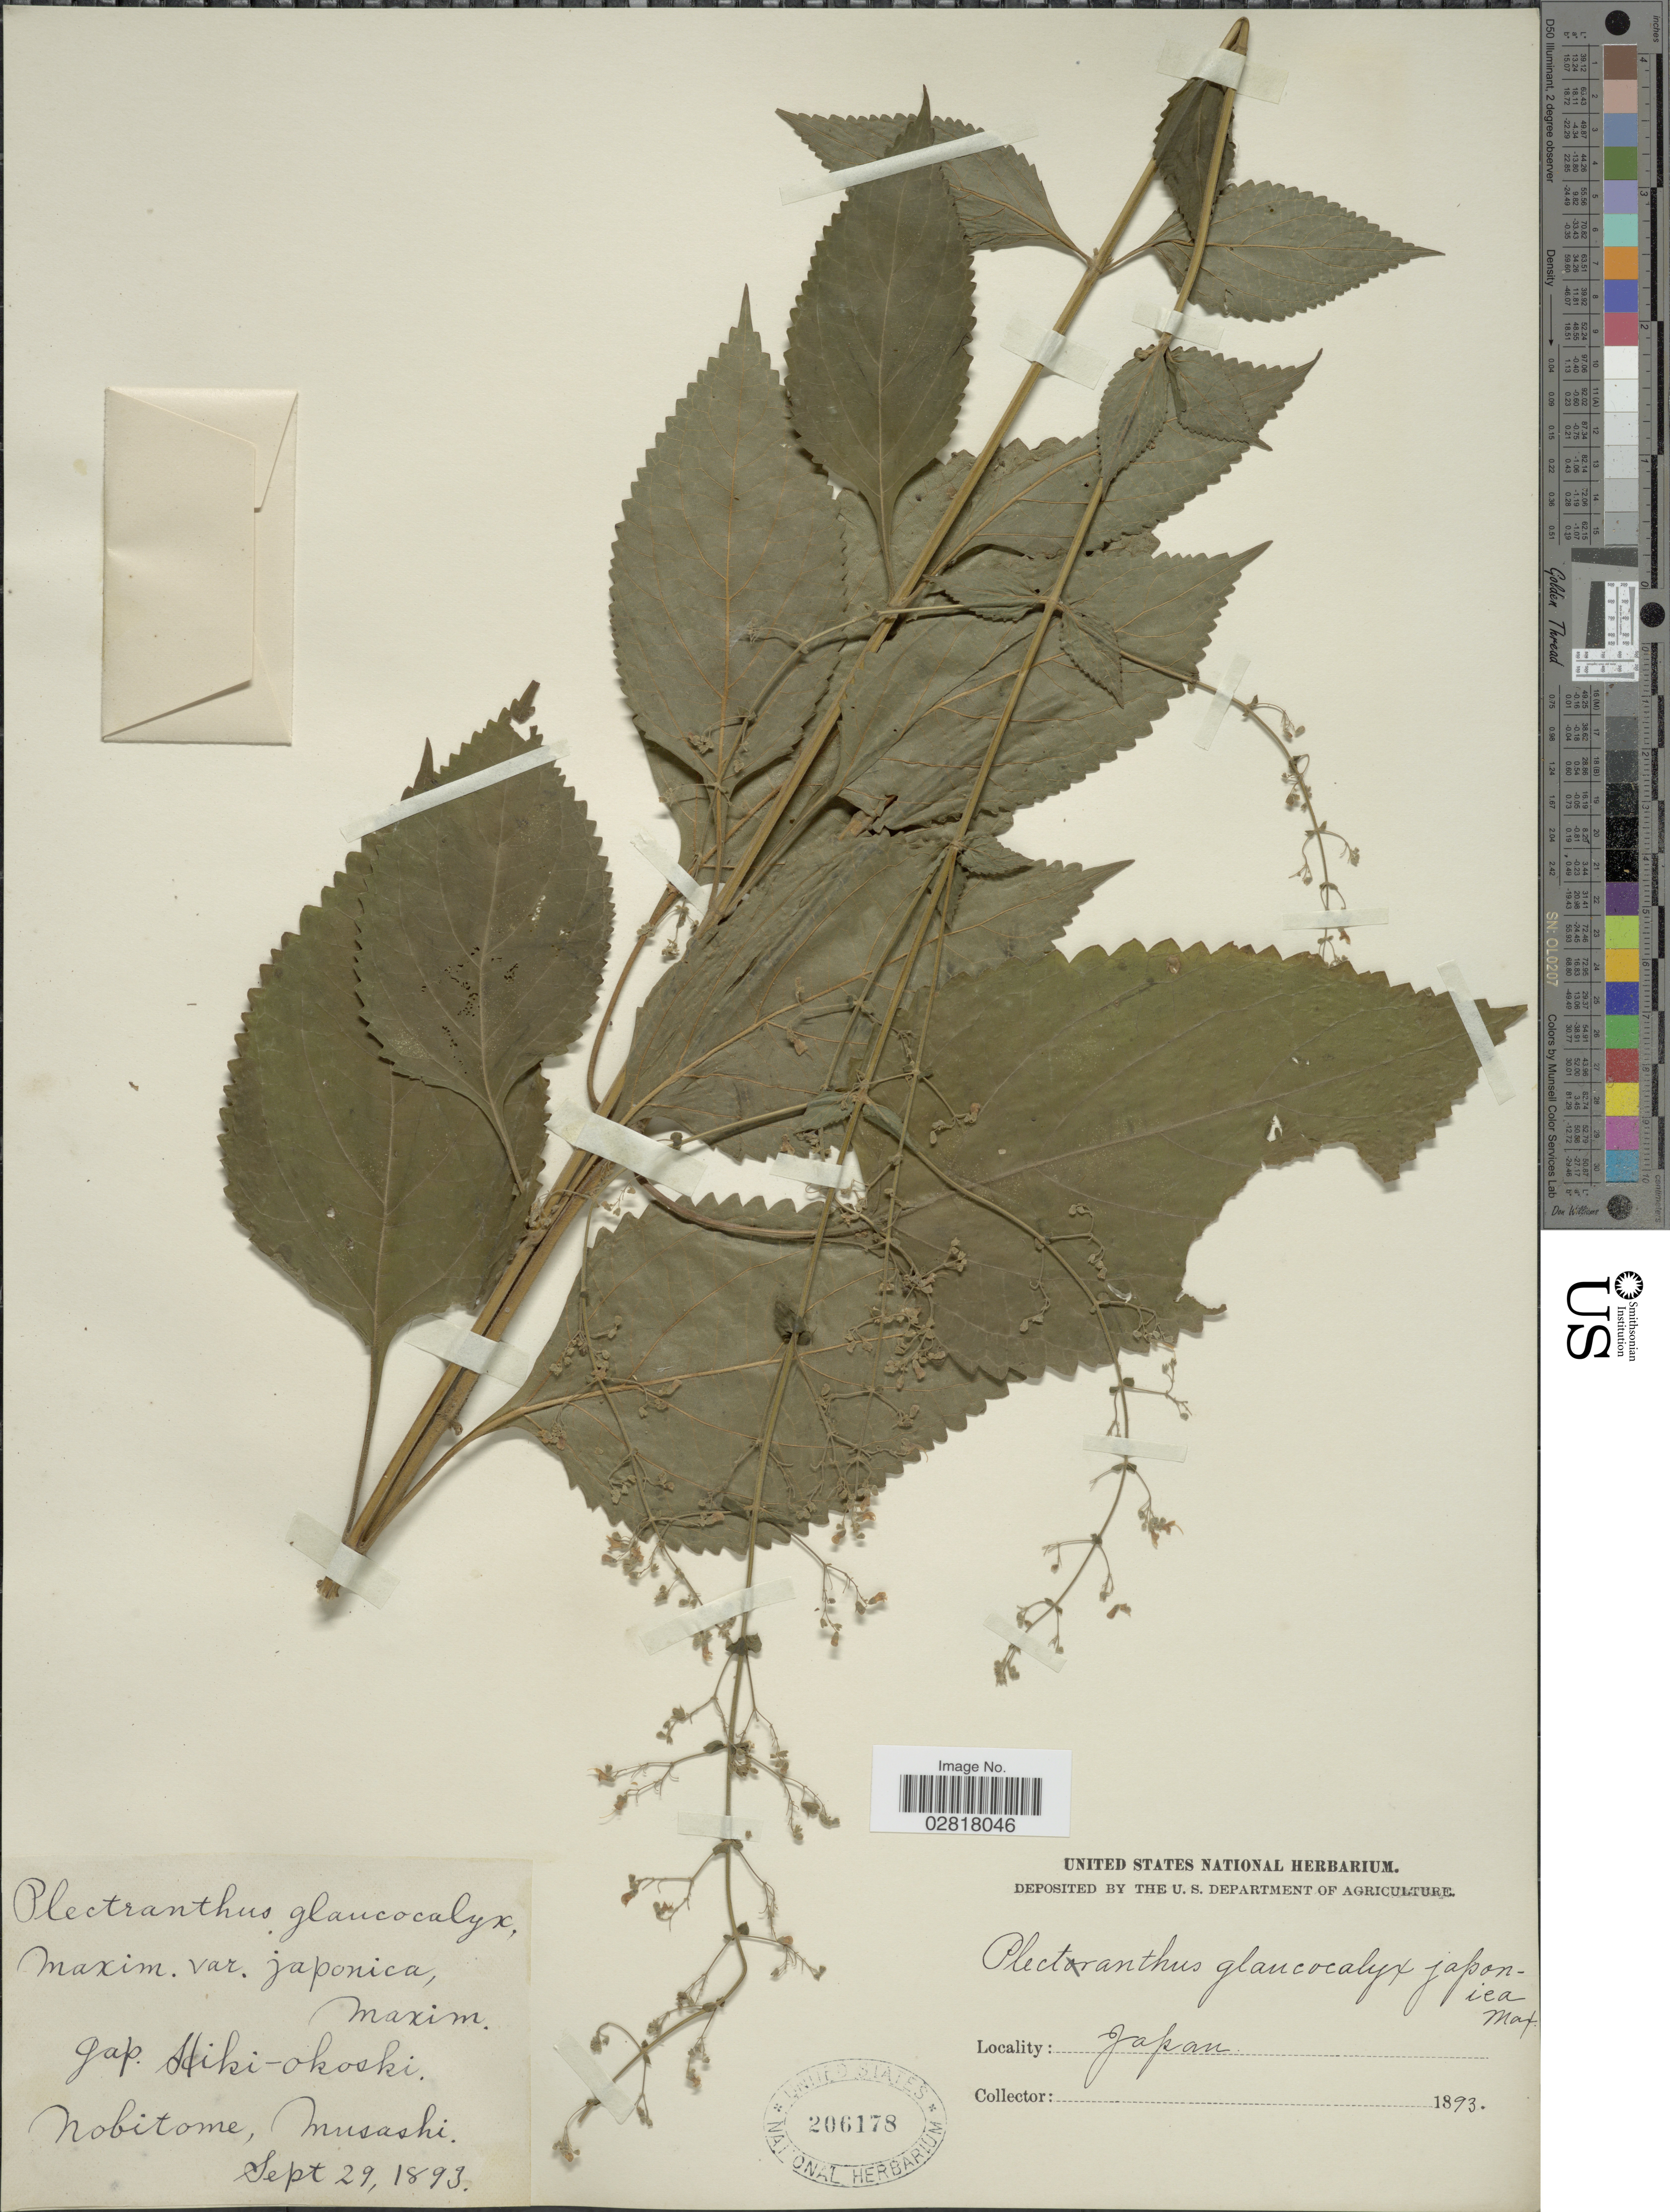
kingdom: Plantae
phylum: Tracheophyta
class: Magnoliopsida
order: Lamiales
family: Lamiaceae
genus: Plectranthus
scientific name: Plectranthus glaucocalyx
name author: Maxim.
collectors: ex herb. United States National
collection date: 1893-09-29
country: Japan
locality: Nobitome, Musashi.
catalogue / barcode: US 206178